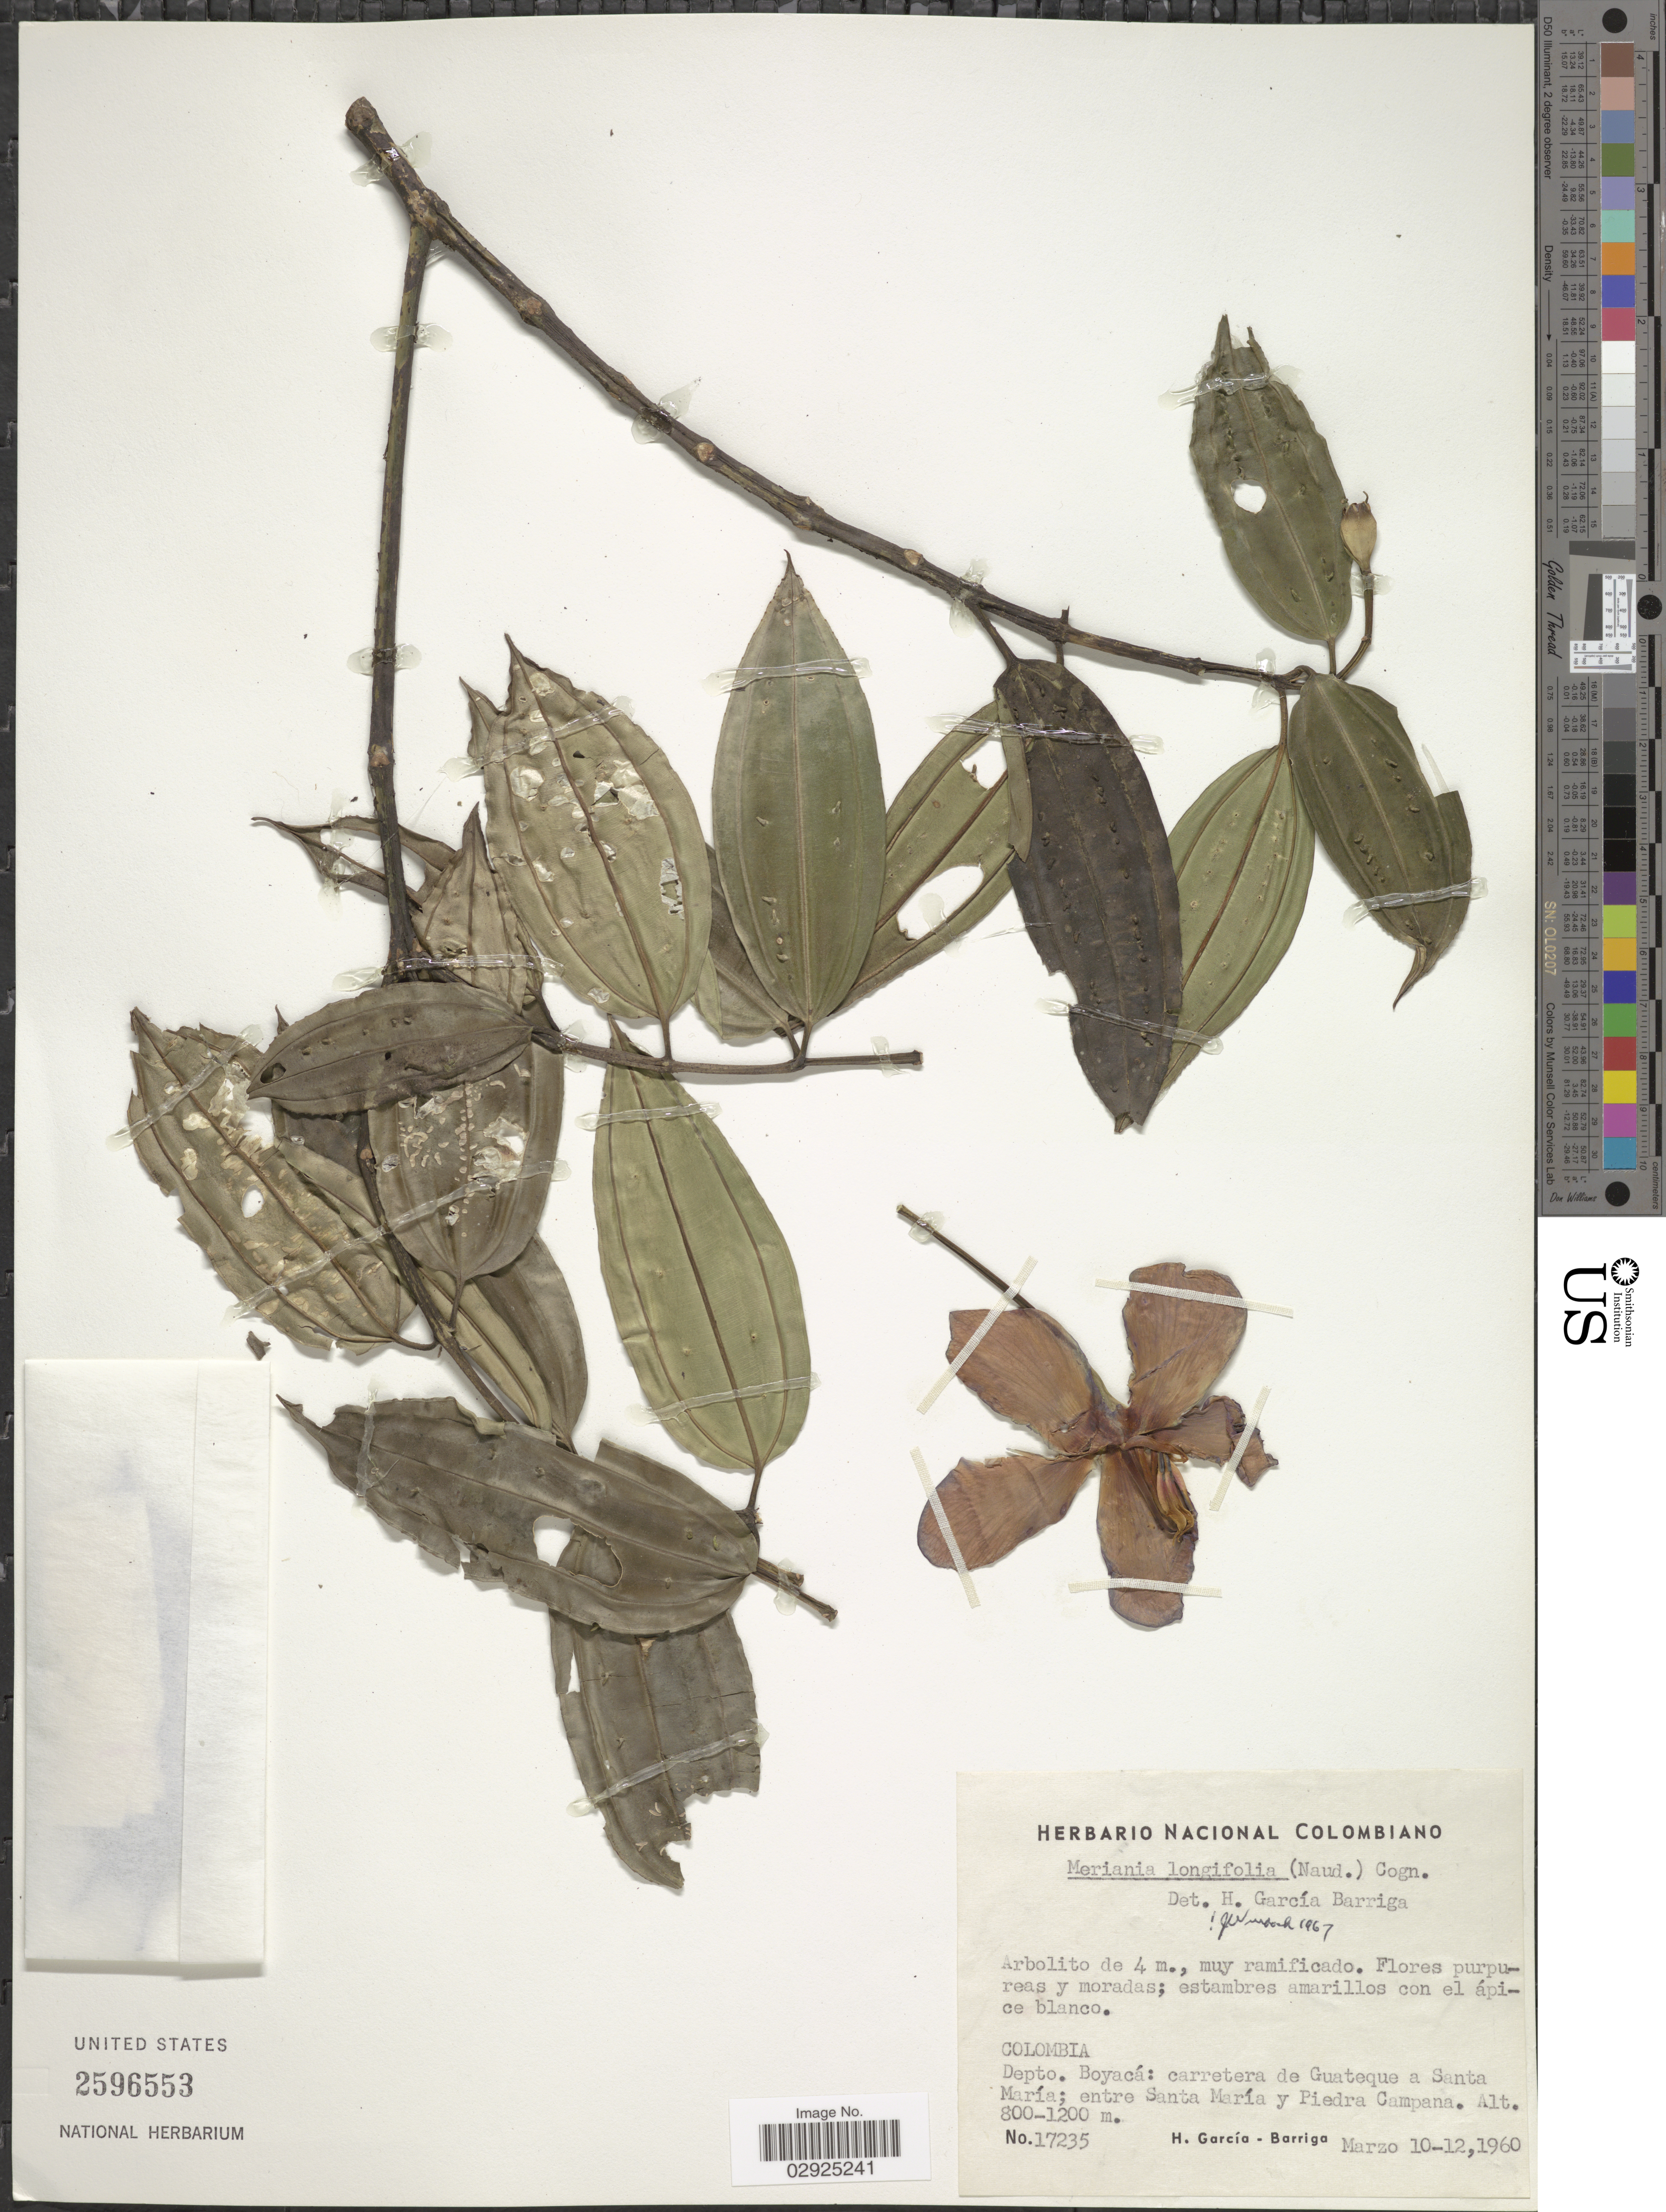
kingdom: Plantae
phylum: Tracheophyta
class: Magnoliopsida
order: Myrtales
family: Melastomataceae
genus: Meriania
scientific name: Meriania longifolia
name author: (Naudin) Cogn.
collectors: H. García Barriga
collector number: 17235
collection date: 1960-03-10/1960-03-12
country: Colombia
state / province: Boyacá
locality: Depto. Boyacá: carretera de Guateque a Santa María; entre Santa María y Piedra Campana.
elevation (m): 800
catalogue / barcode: US 2596553